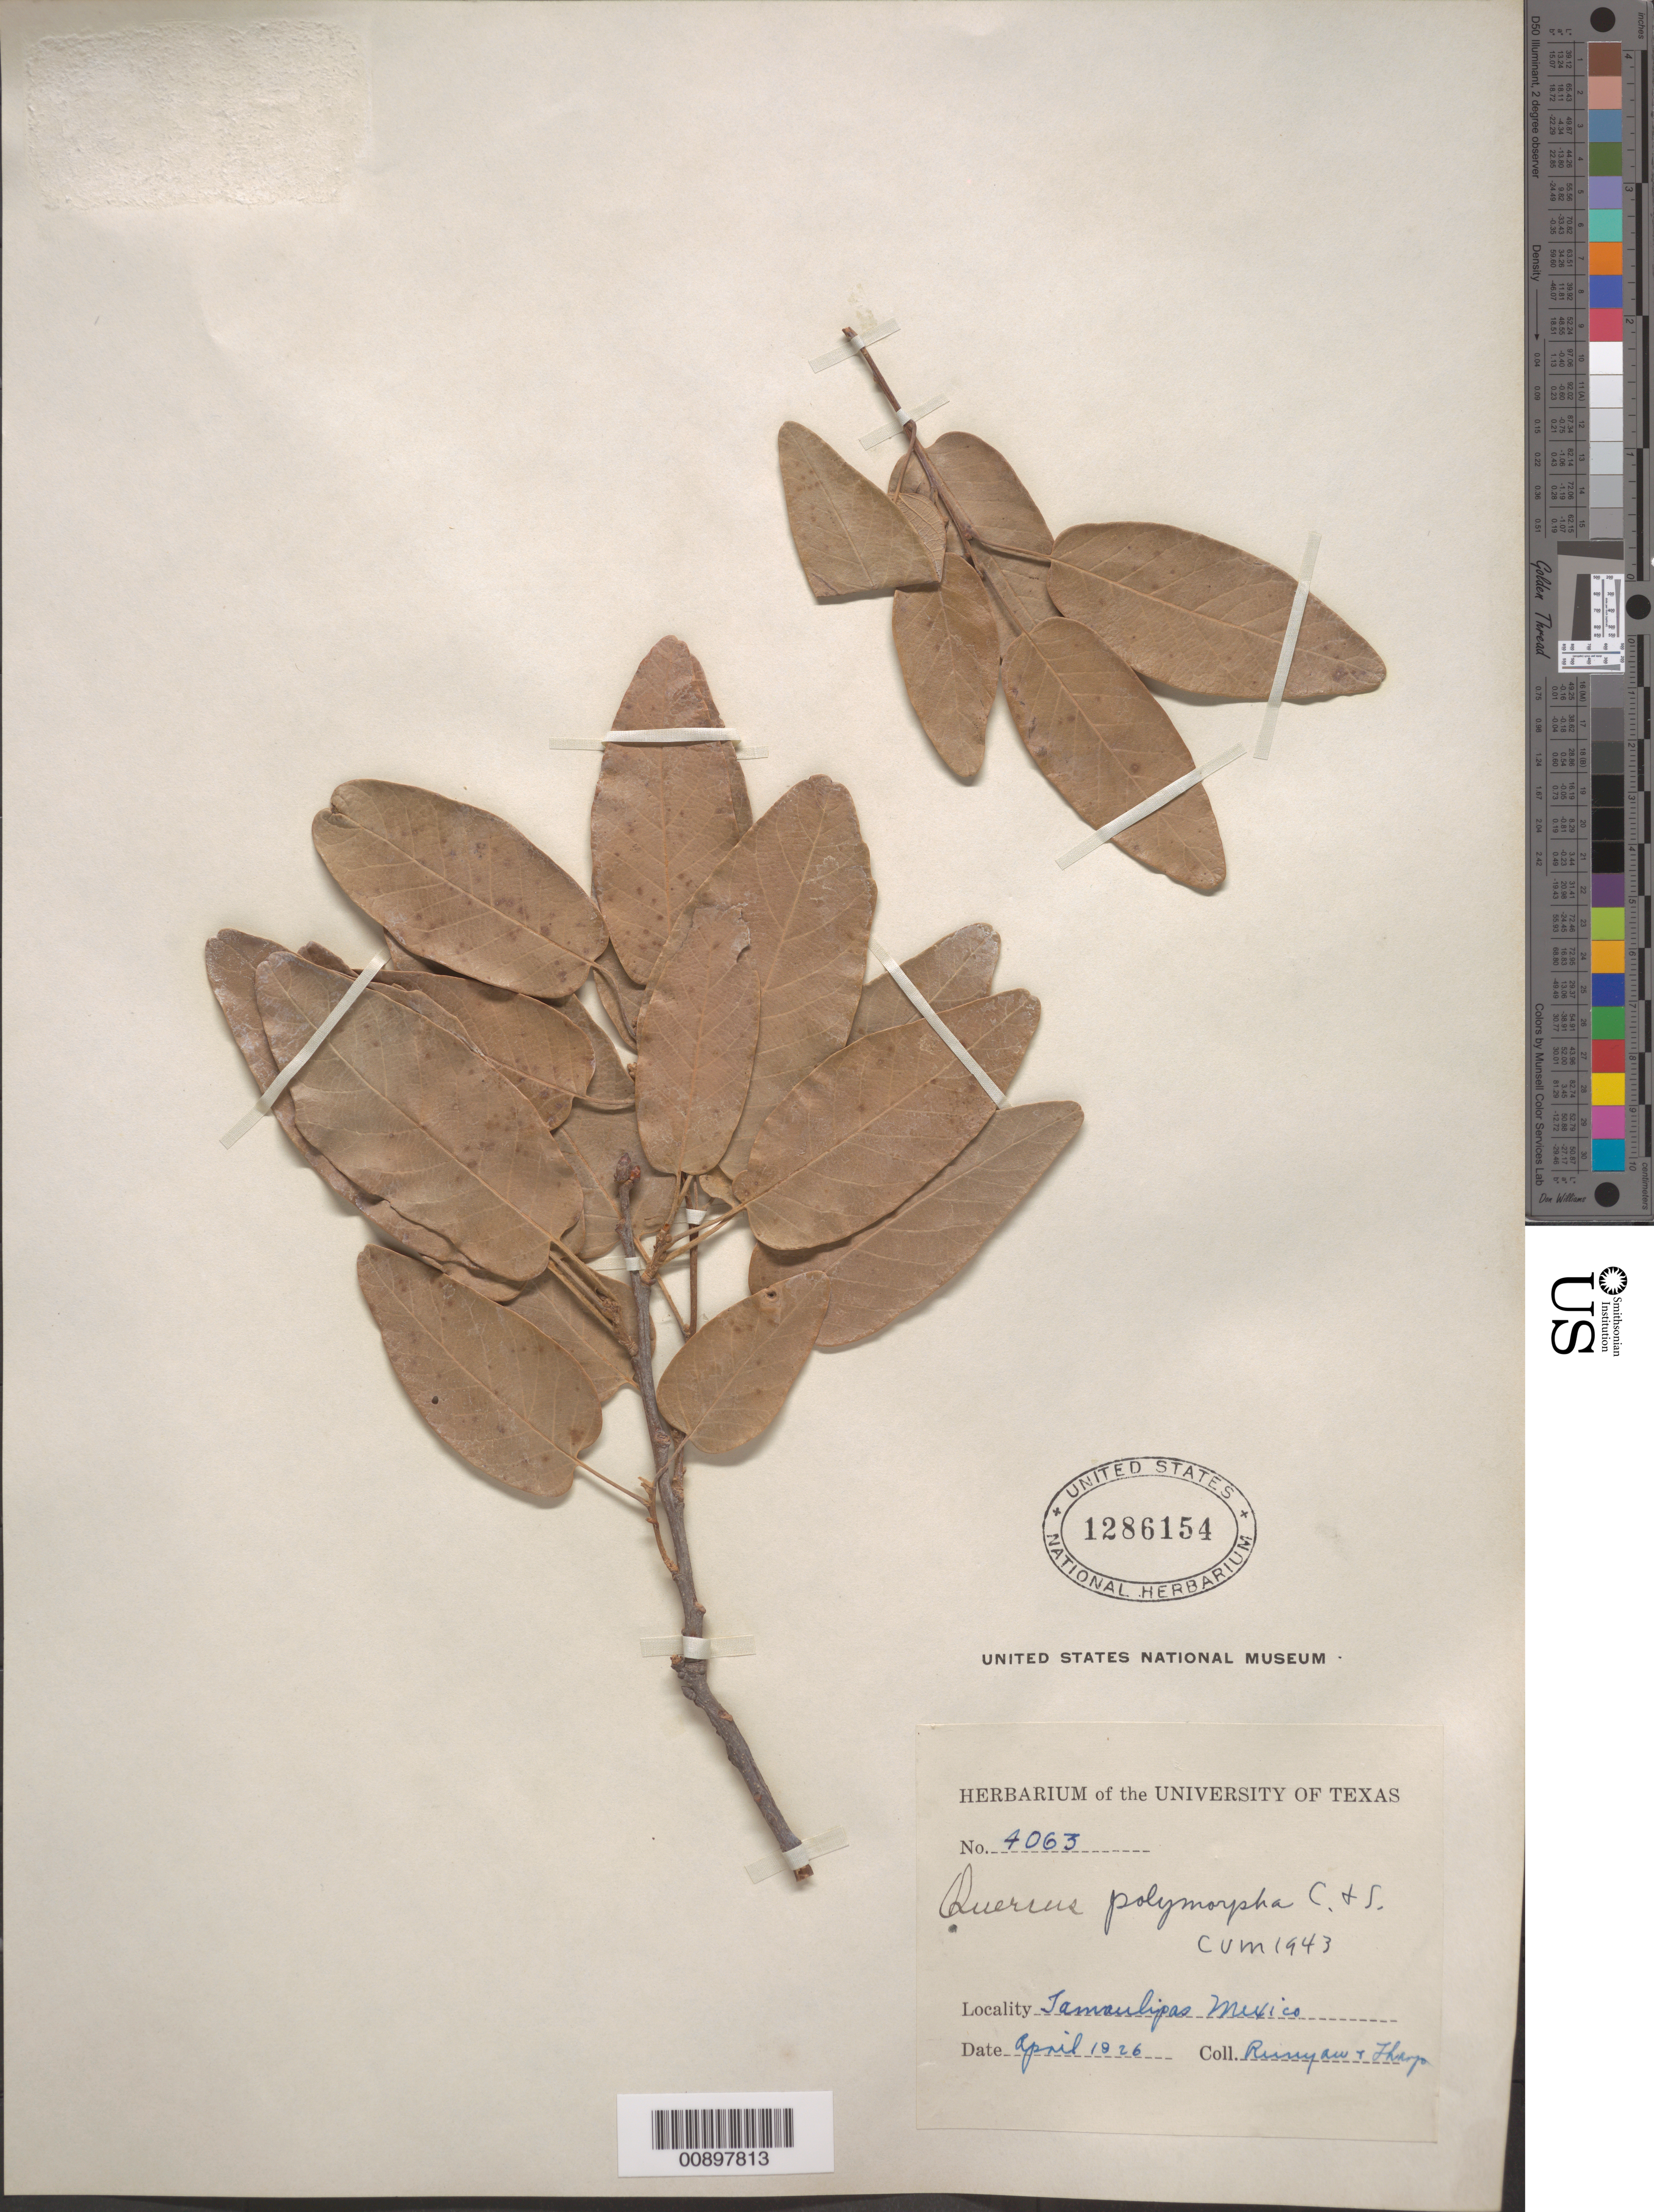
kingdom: Plantae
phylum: Tracheophyta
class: Magnoliopsida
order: Fagales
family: Fagaceae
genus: Quercus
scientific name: Quercus polymorpha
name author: Schltdl. & Cham.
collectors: R. Runyon & Tharp, --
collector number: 4063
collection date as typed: Apr 1926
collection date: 1926-04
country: Mexico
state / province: Tamaulipas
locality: Tamaulipas.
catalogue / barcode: US 1286154